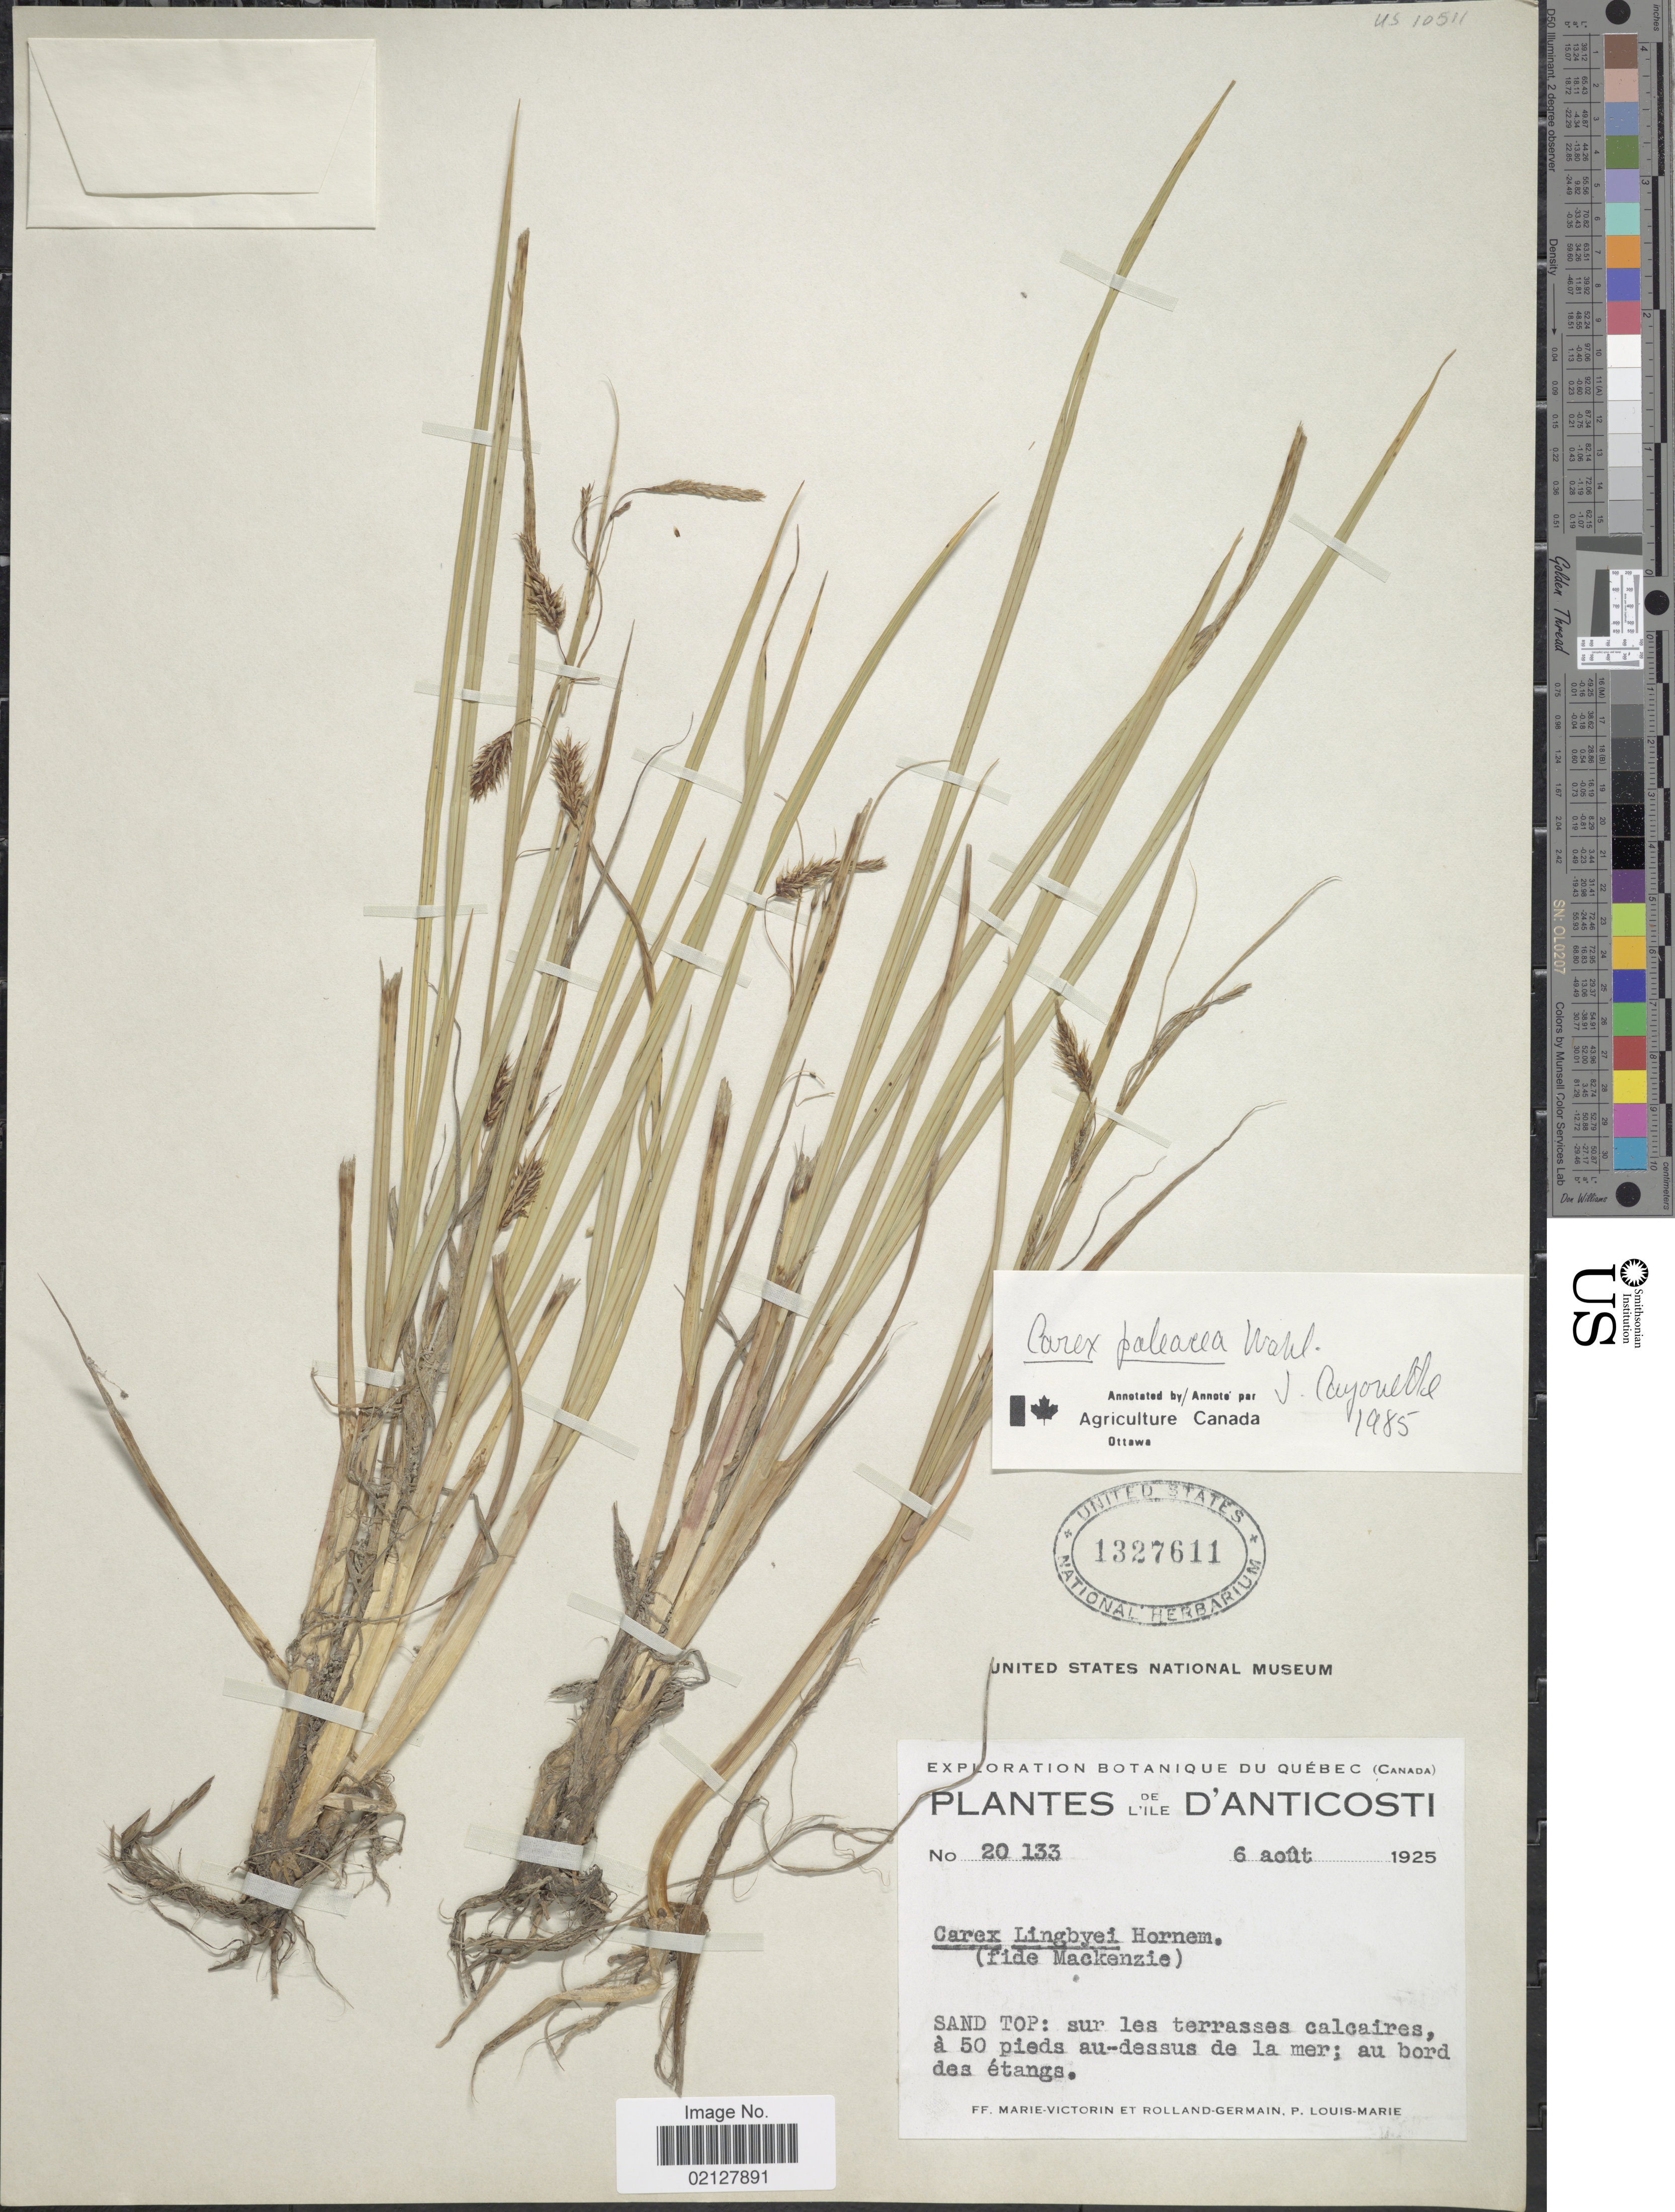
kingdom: Plantae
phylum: Tracheophyta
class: Liliopsida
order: Poales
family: Cyperaceae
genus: Carex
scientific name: Carex paleacea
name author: Schreb. ex Wahlenb.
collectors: F. Marie-Victorin, Rolland-Germain & L.-M. LaLonde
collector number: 20133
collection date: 1925-08-06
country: Canada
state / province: Quebec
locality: L' Ile D' Anticosti. Sand Top: sur les terrasses calcaires, a 50 pieds au--dessus de la mer; au bord des etangs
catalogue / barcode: US 1327611